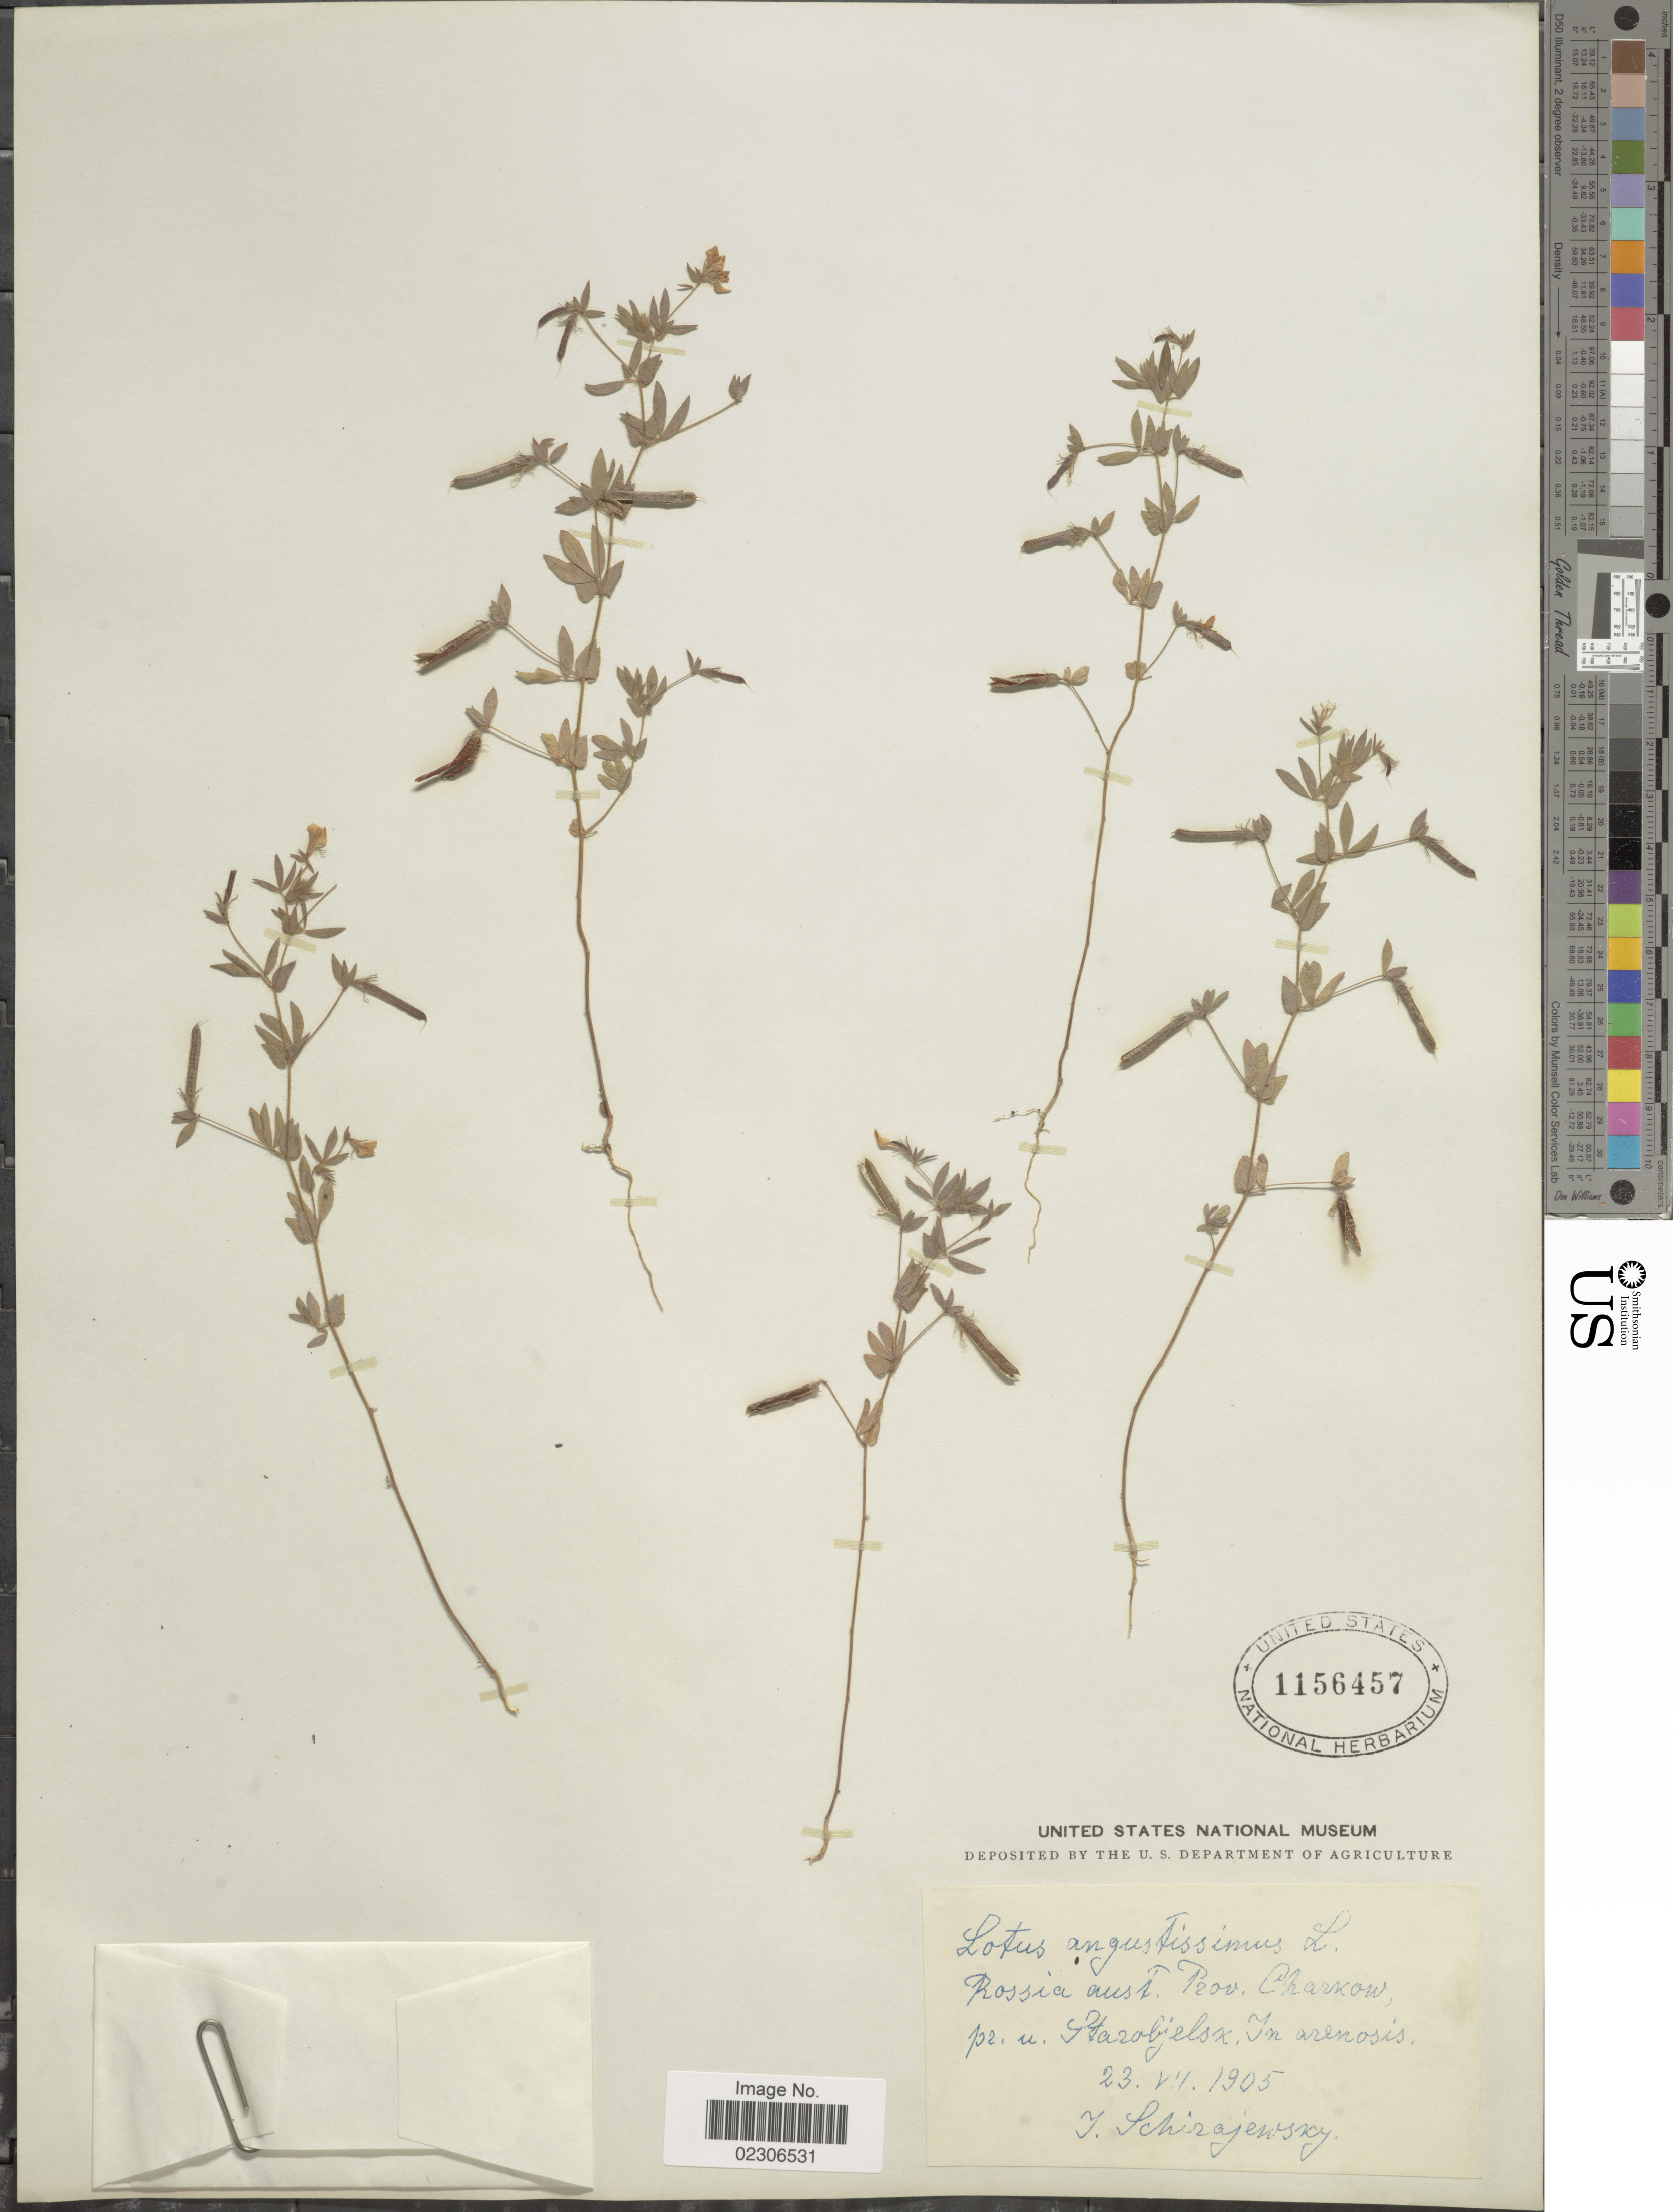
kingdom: Plantae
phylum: Tracheophyta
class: Magnoliopsida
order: Fabales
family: Fabaceae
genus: Lotus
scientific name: Lotus angustissimus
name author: L.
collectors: J. Schirajevsky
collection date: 1905-06-23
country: Ukraine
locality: Rossia austr. Prov. Charkow, pr. u. Starobjelsk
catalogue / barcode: US 1156457